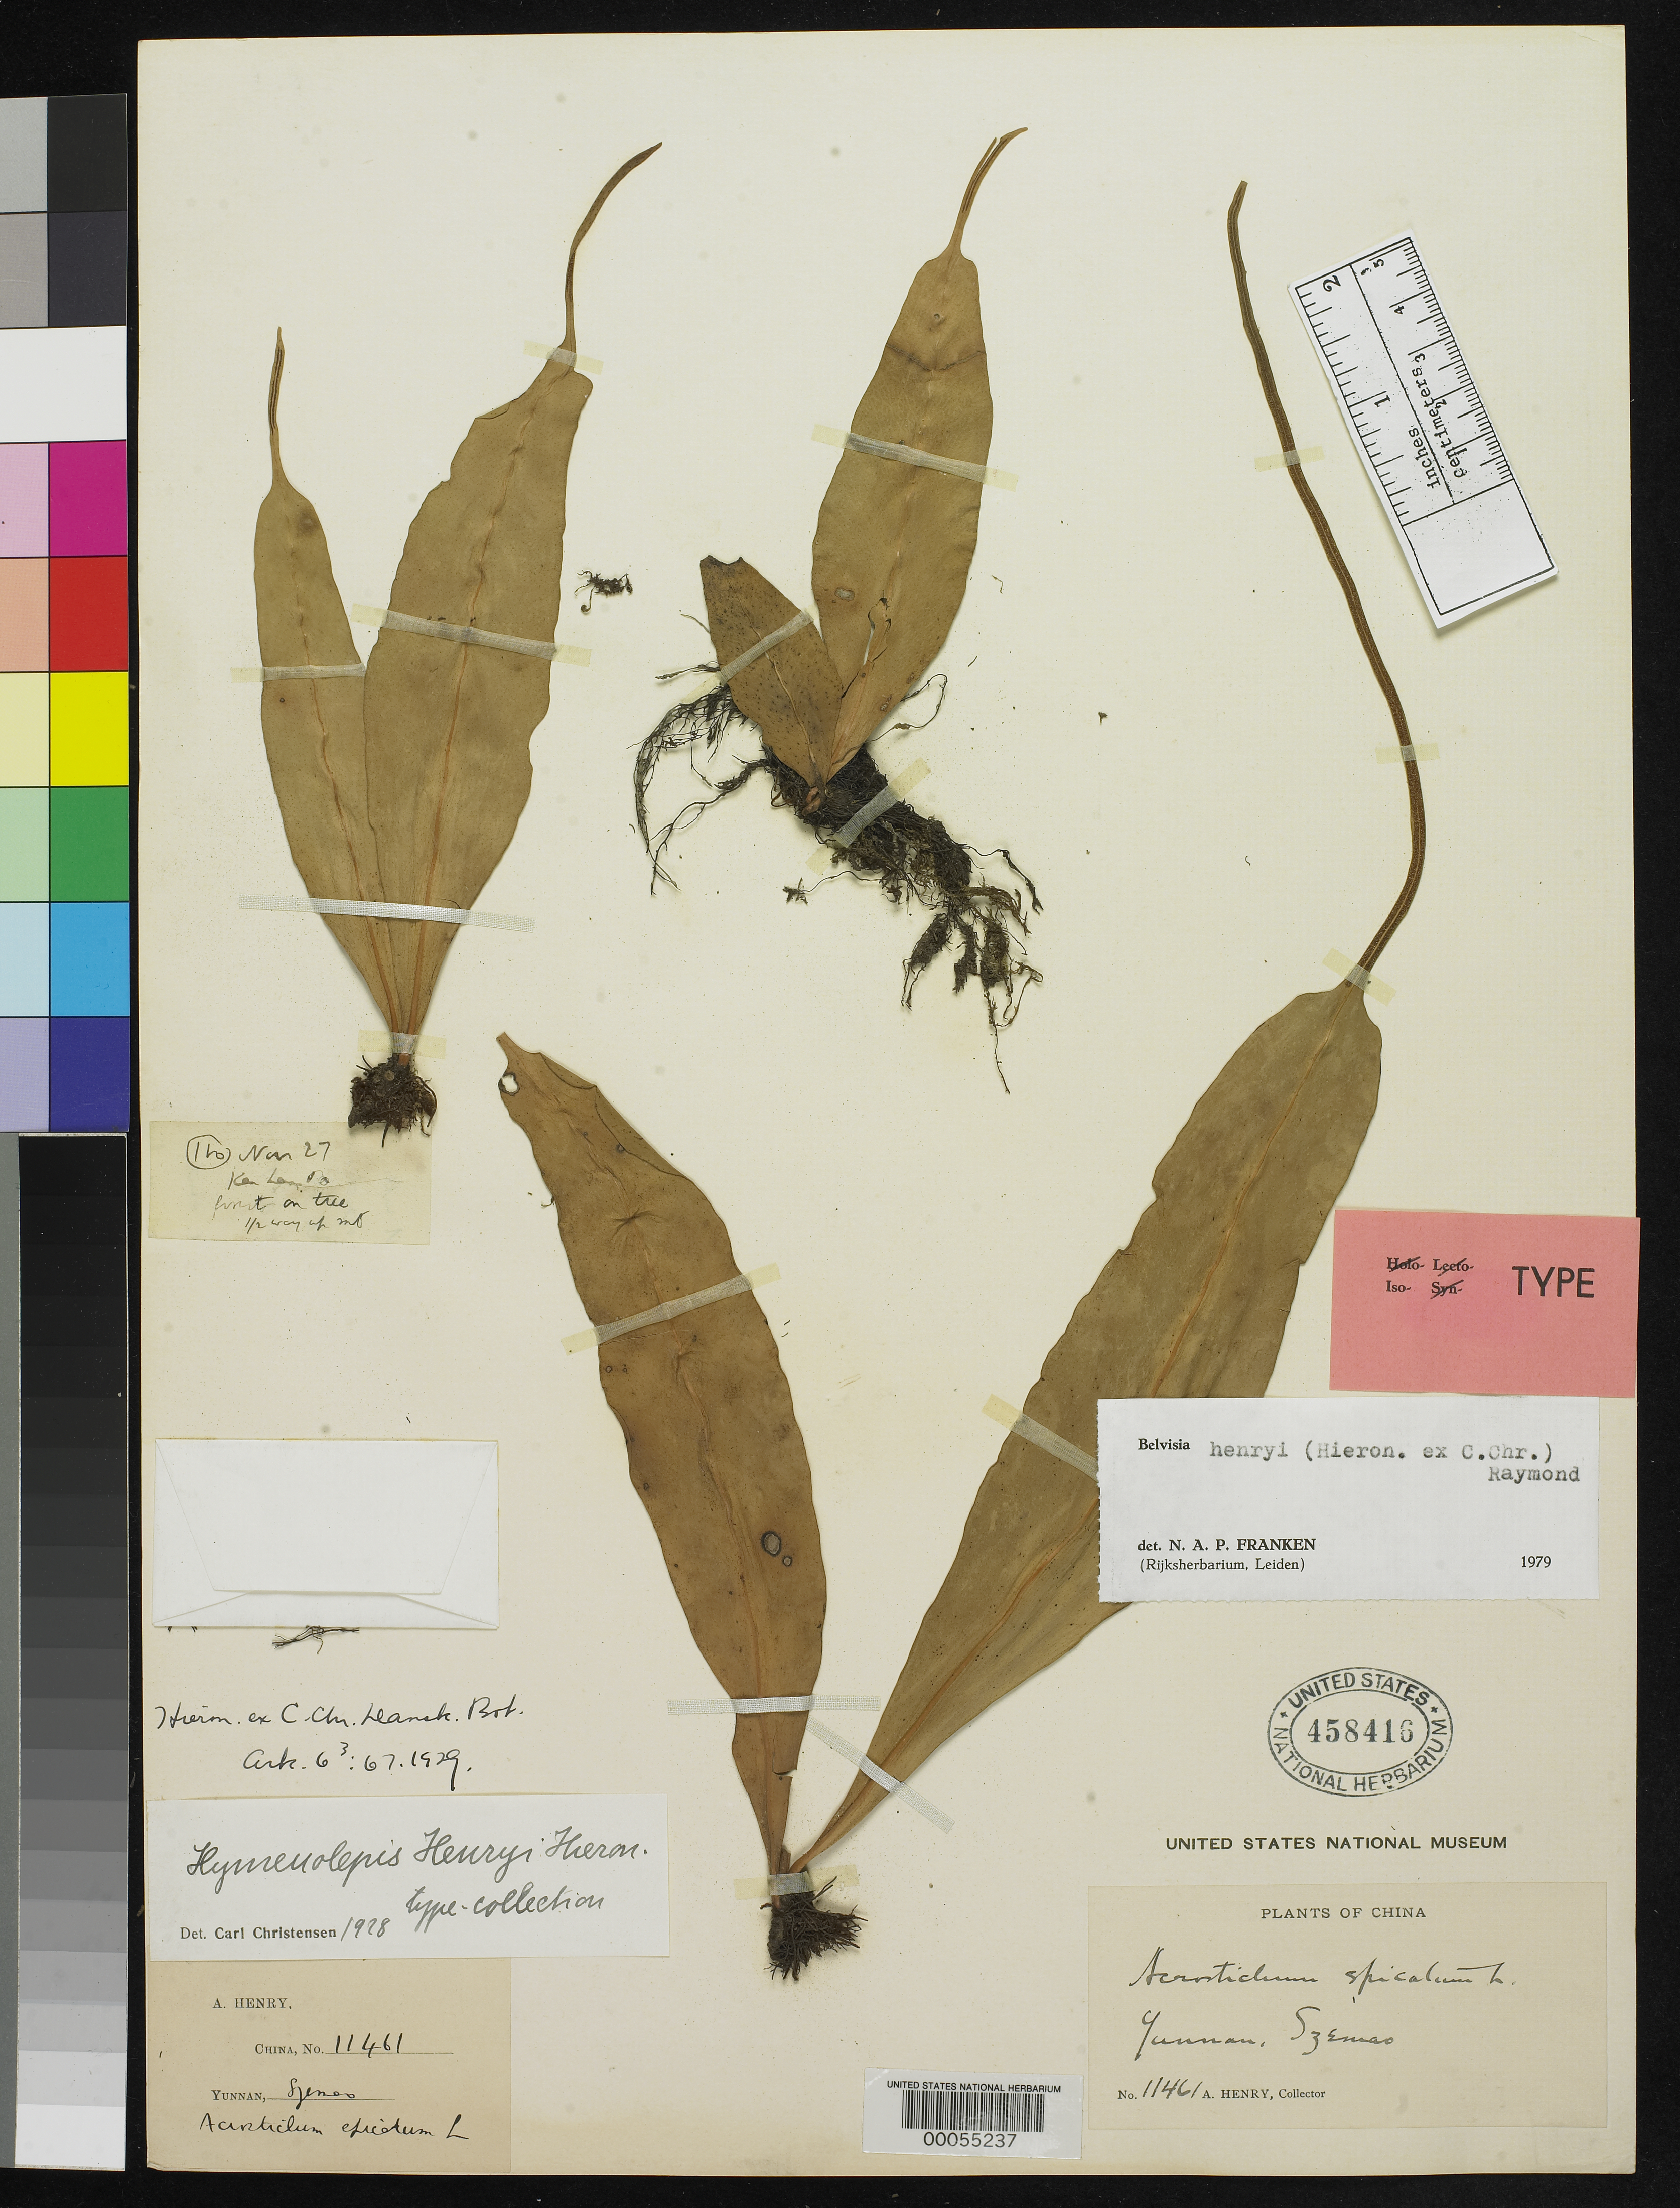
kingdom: Plantae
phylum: Tracheophyta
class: Polypodiopsida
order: Polypodiales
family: Polypodiaceae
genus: Hymenolepis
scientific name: Hymenolepis henryi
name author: Hieron.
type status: Type Collection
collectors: A. Henry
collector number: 11461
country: China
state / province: Yunnan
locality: Szemao.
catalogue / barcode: US 458416